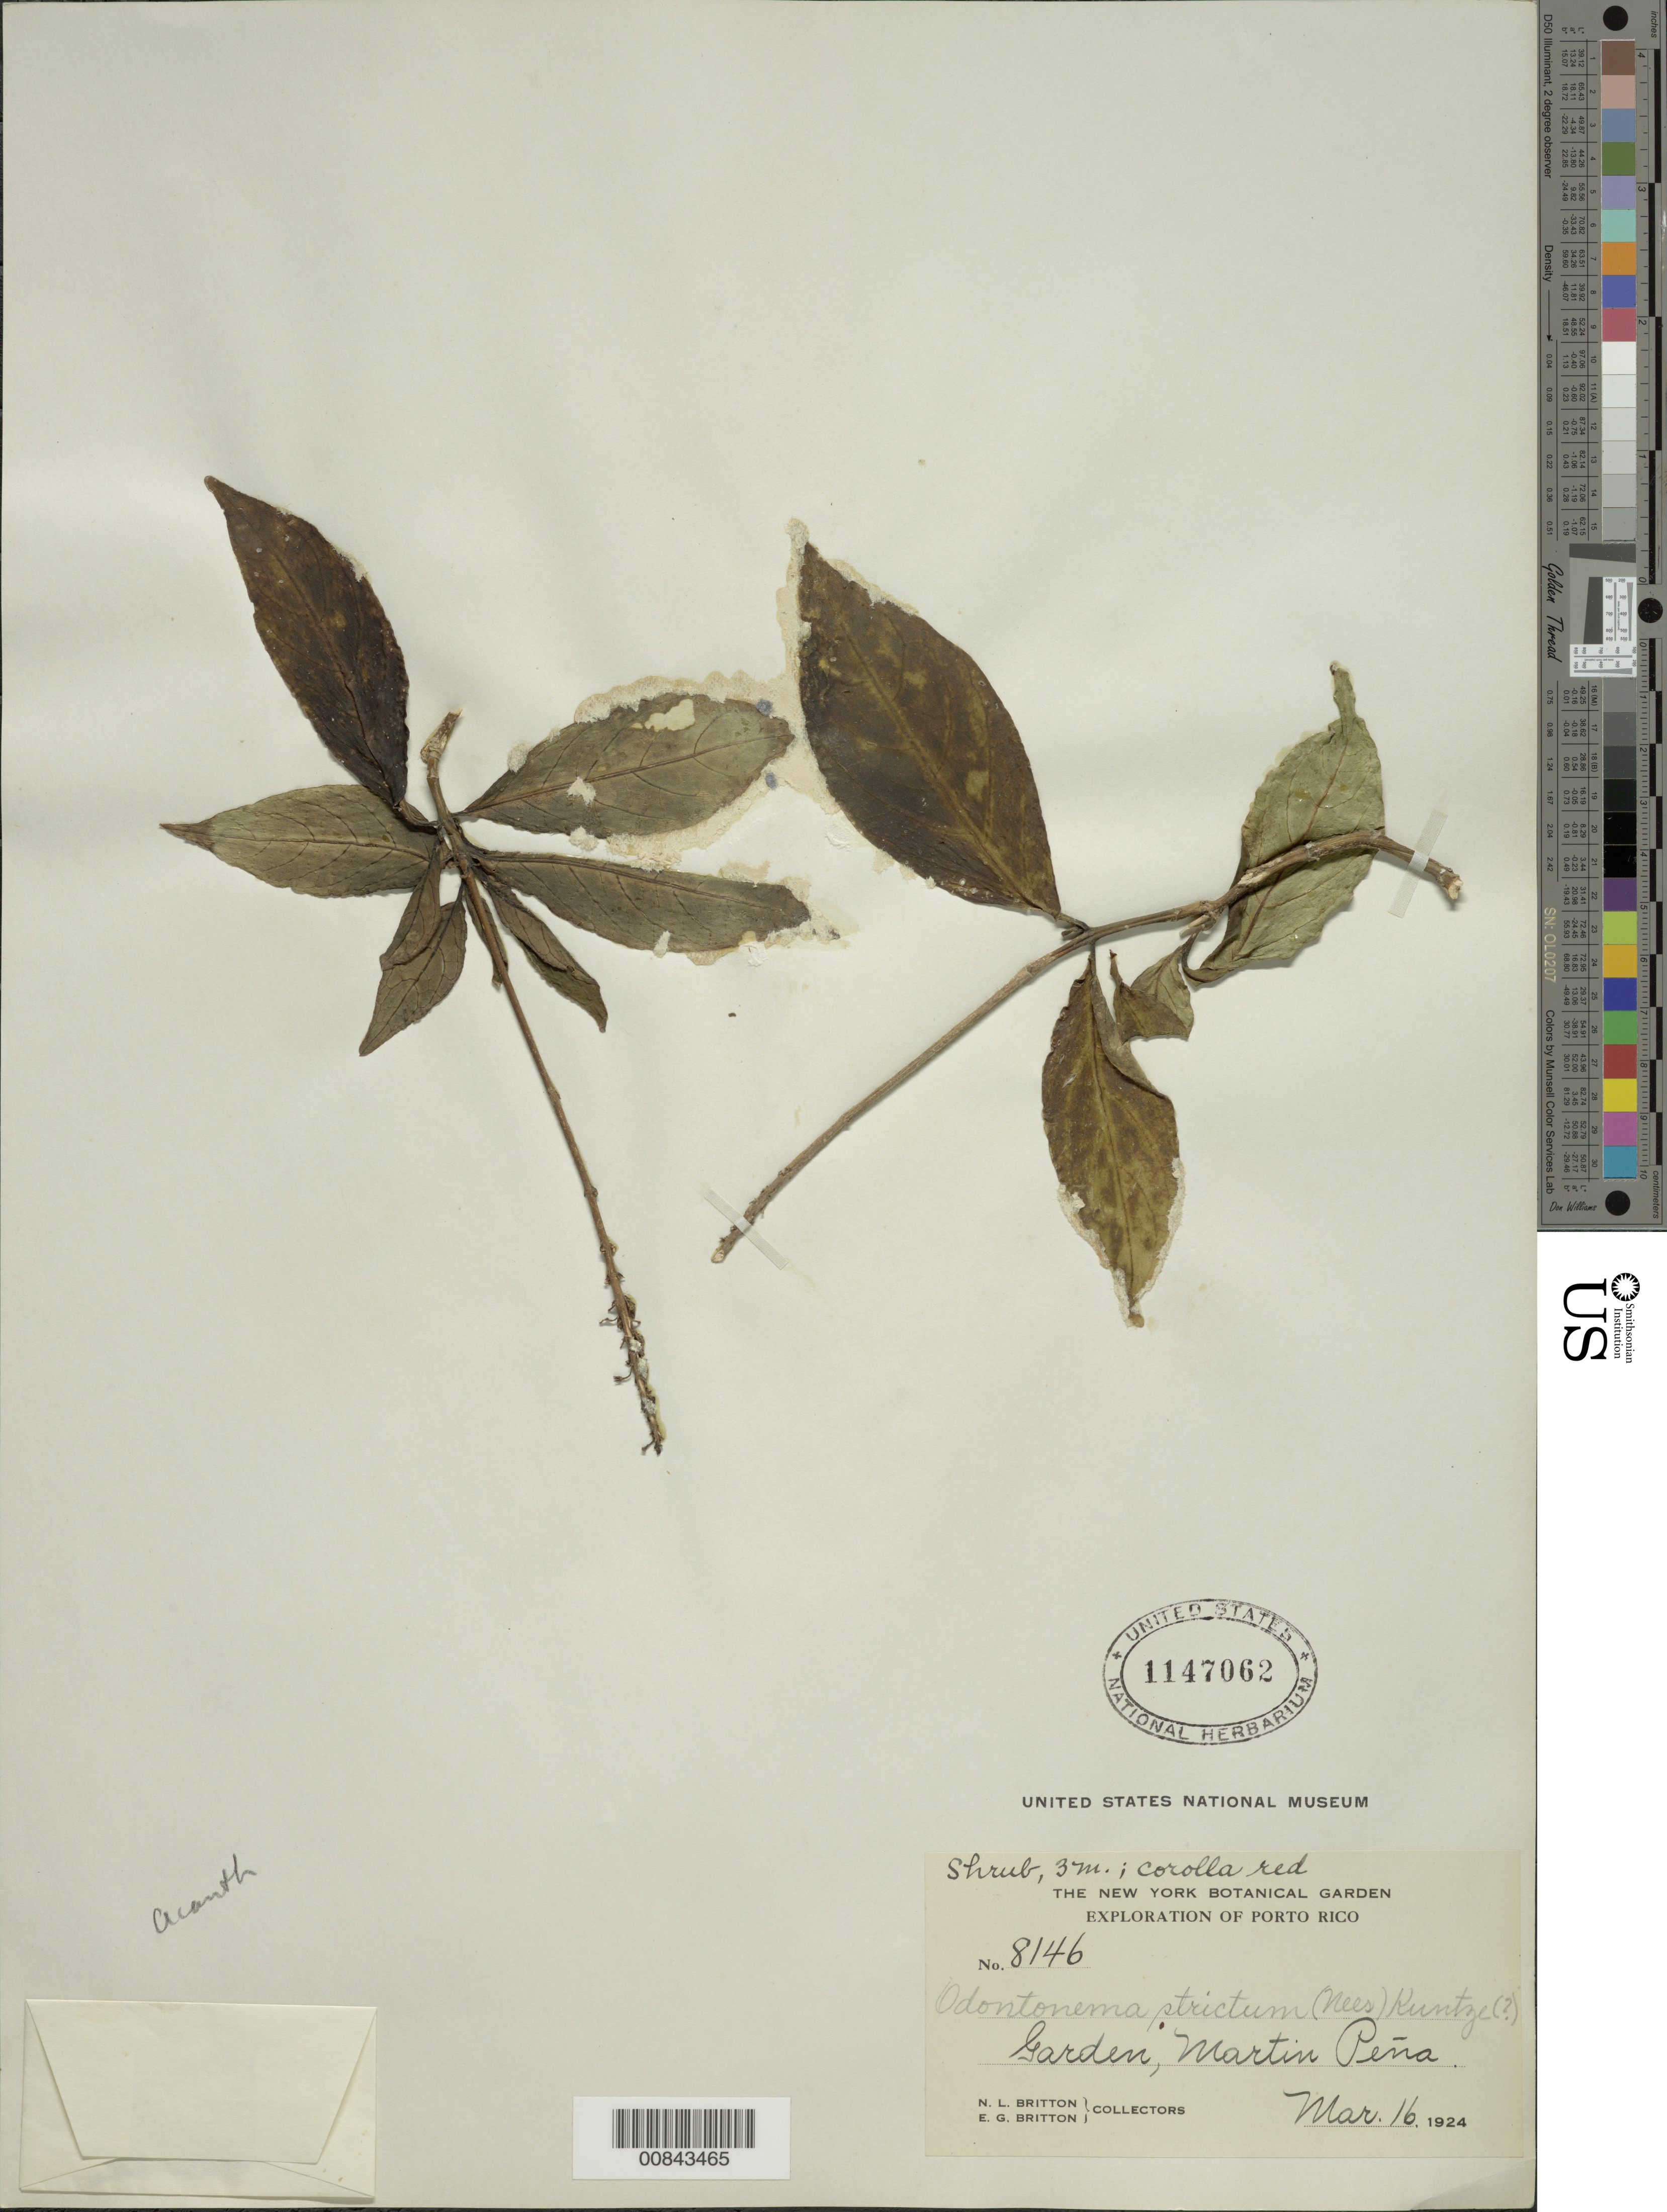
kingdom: Plantae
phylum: Tracheophyta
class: Magnoliopsida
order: Lamiales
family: Acanthaceae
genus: Odontonema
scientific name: Odontonema tubaeforme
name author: (Bertol.) Kuntze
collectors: N. Britton & E. G. Britton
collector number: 8146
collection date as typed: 16 Mar 1924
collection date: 1924-03-16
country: Puerto Rico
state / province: San Juan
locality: Martin Peña.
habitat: Garden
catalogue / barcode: US 1147062